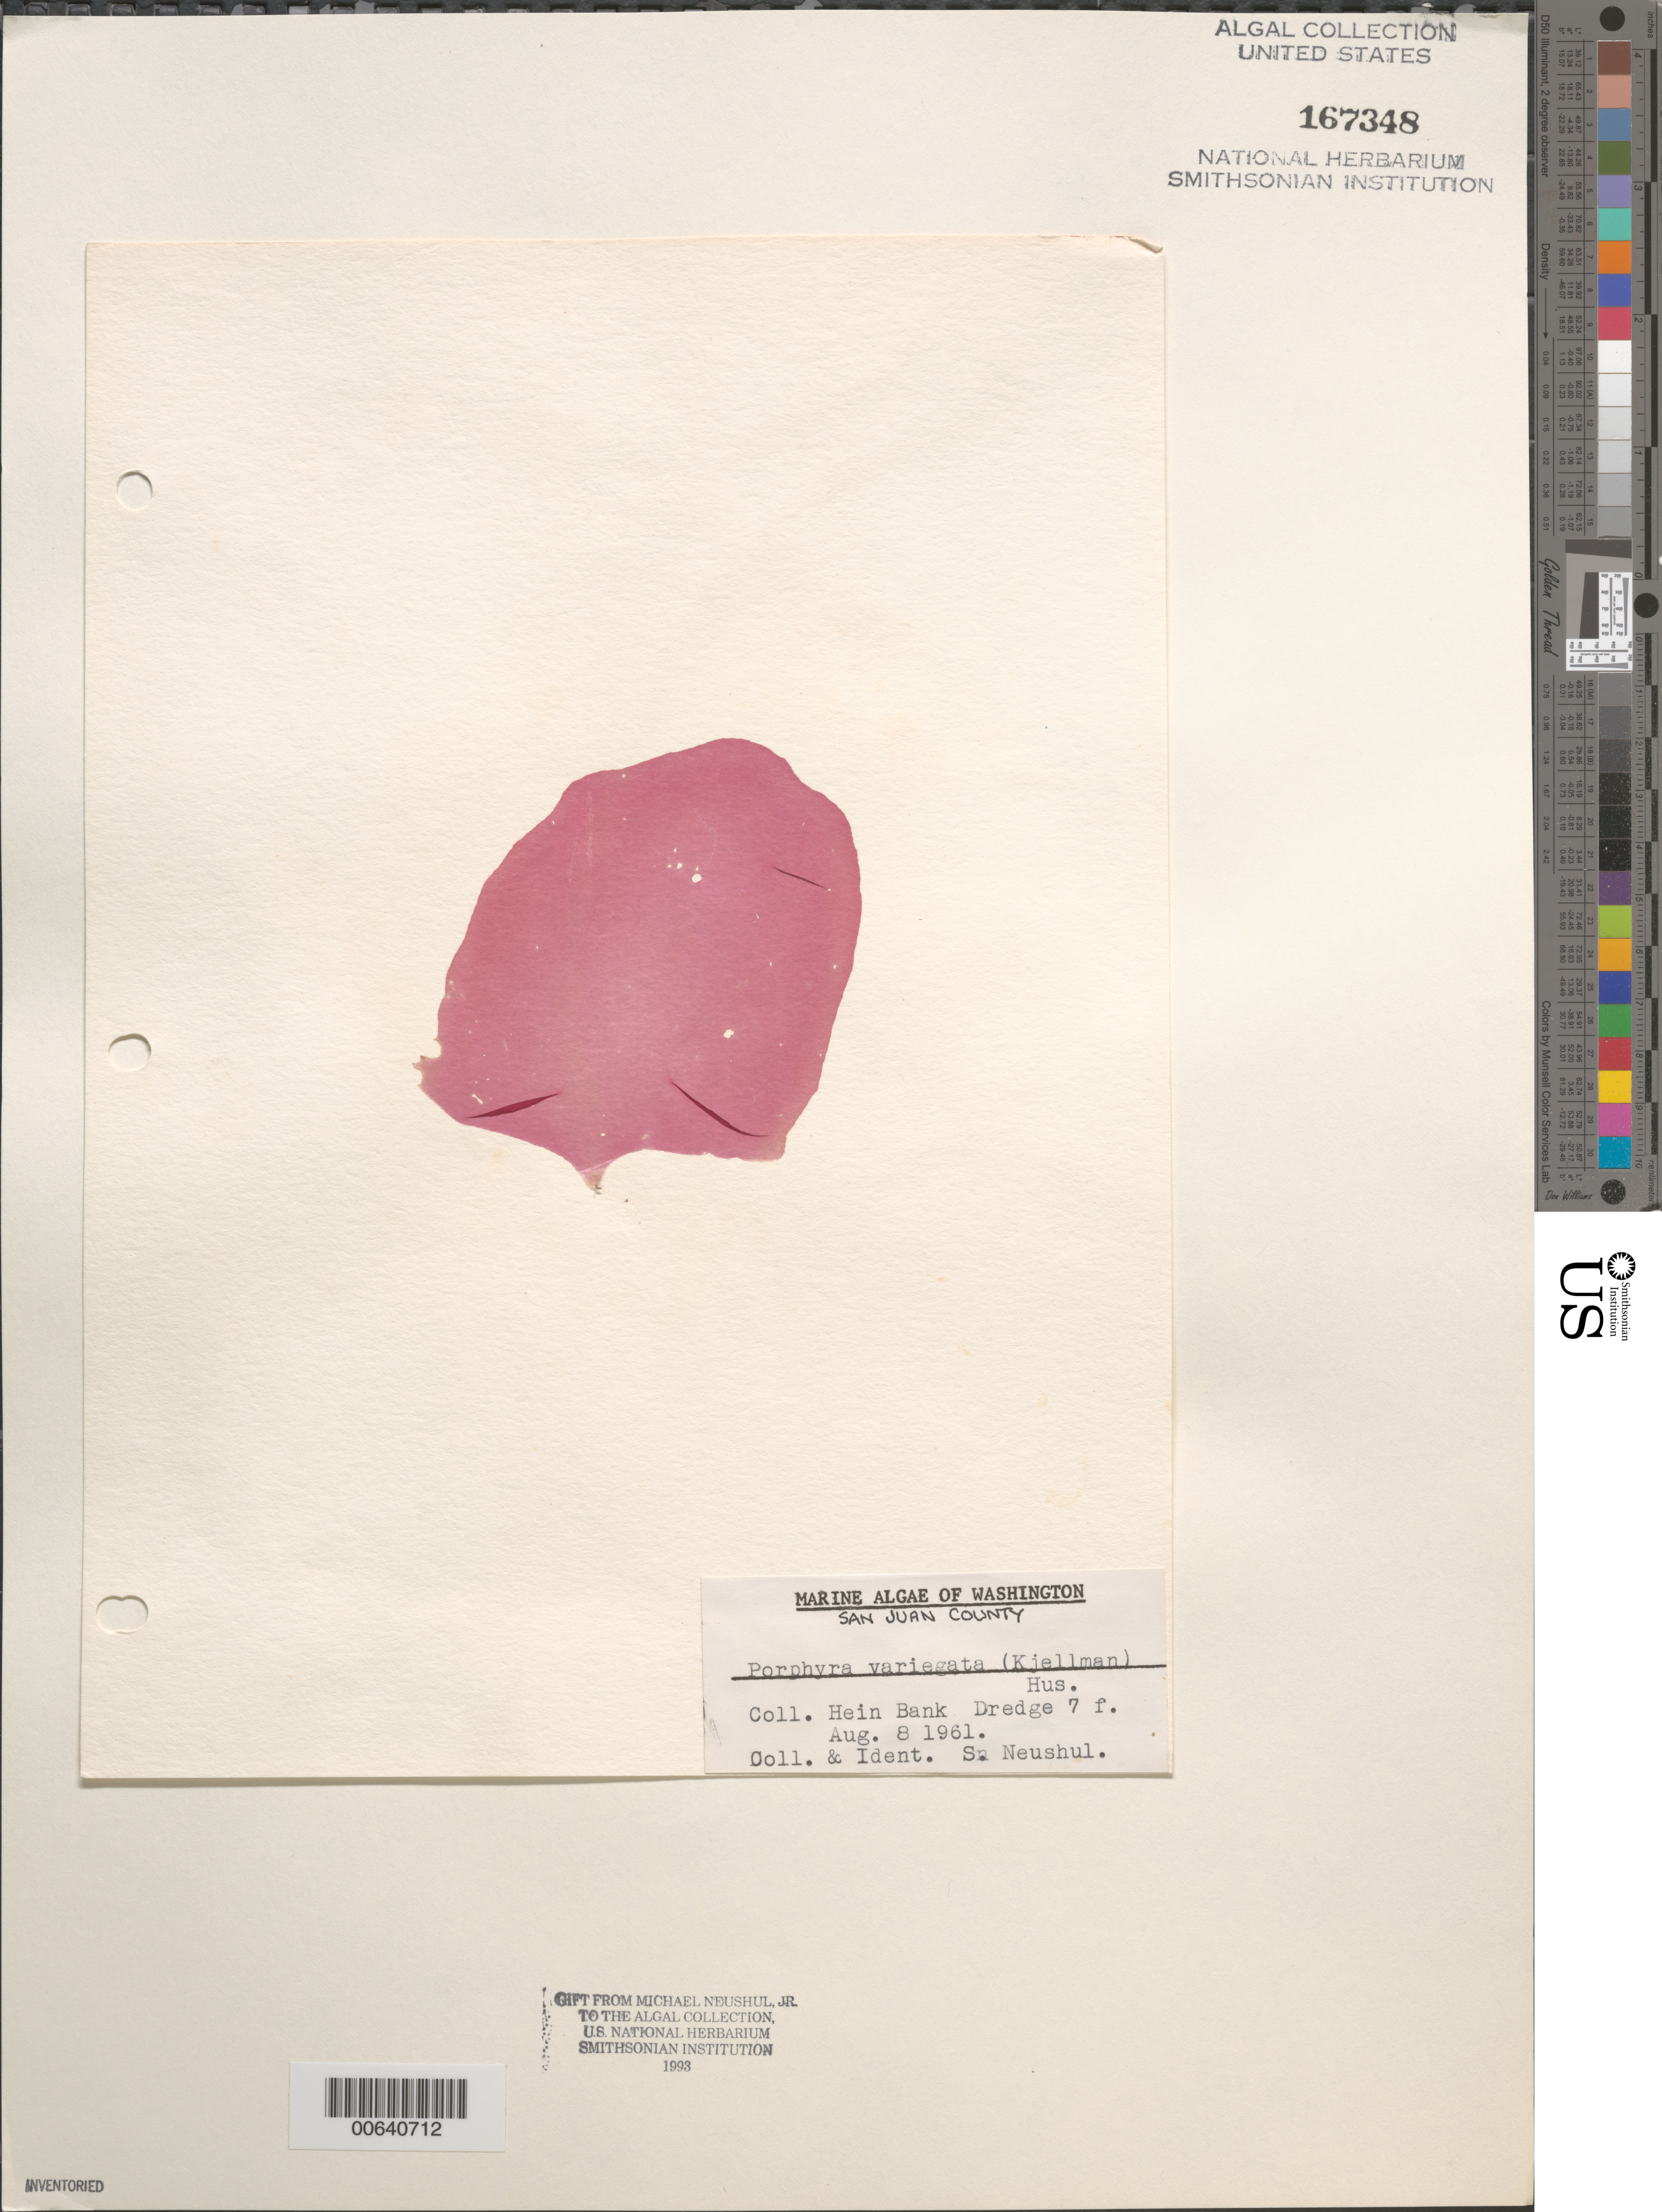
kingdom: Plantae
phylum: Rhodophyta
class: Bangiophyceae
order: Bangiales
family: Bangiaceae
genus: Porphyra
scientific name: Porphyra variegata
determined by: Neushul, S.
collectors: S. Neushul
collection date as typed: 08 Aug 1961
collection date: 1961-08-08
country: United States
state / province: Washington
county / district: San Juan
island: San Juan Island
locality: Hein Bank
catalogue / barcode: US 167348